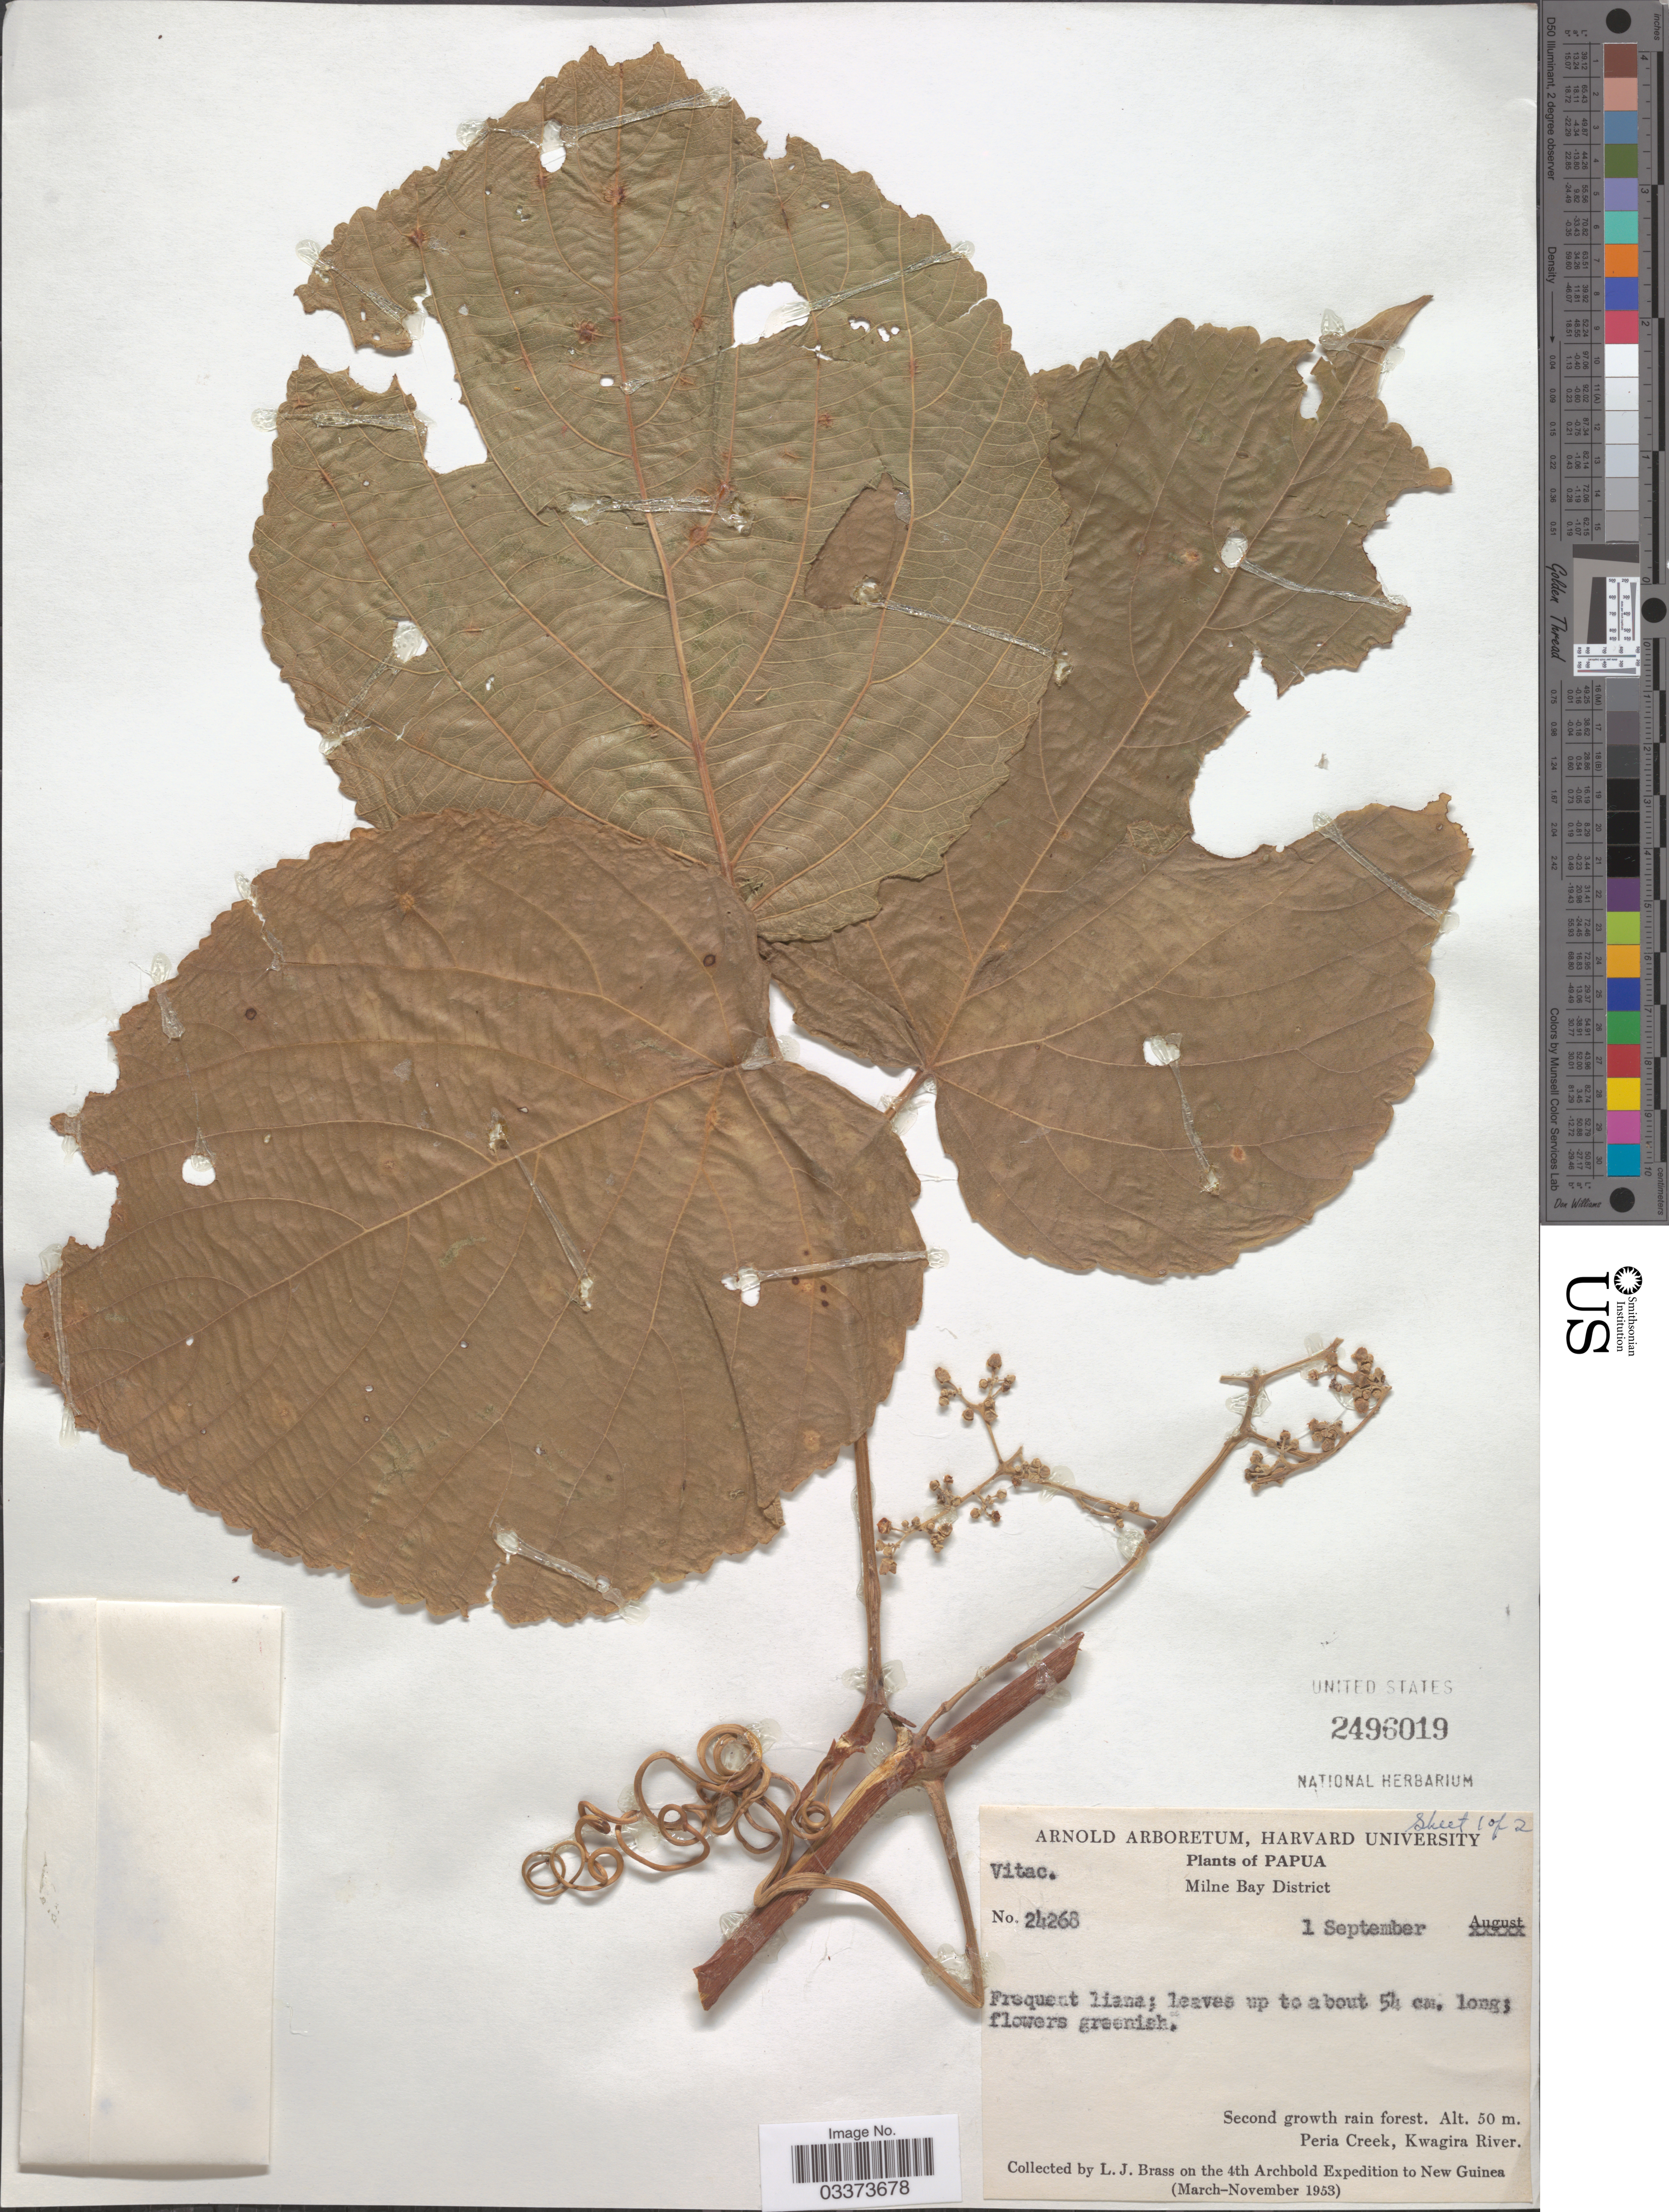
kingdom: Plantae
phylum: Tracheophyta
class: Magnoliopsida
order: Vitales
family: Vitaceae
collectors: L. J. Brass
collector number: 24268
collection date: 1953-09-01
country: Papua New Guinea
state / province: Milne Bay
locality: Papua. Milne Bay District. Peria Creek, Kwagira River. New Guinea.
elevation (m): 50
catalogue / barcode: US 2496019